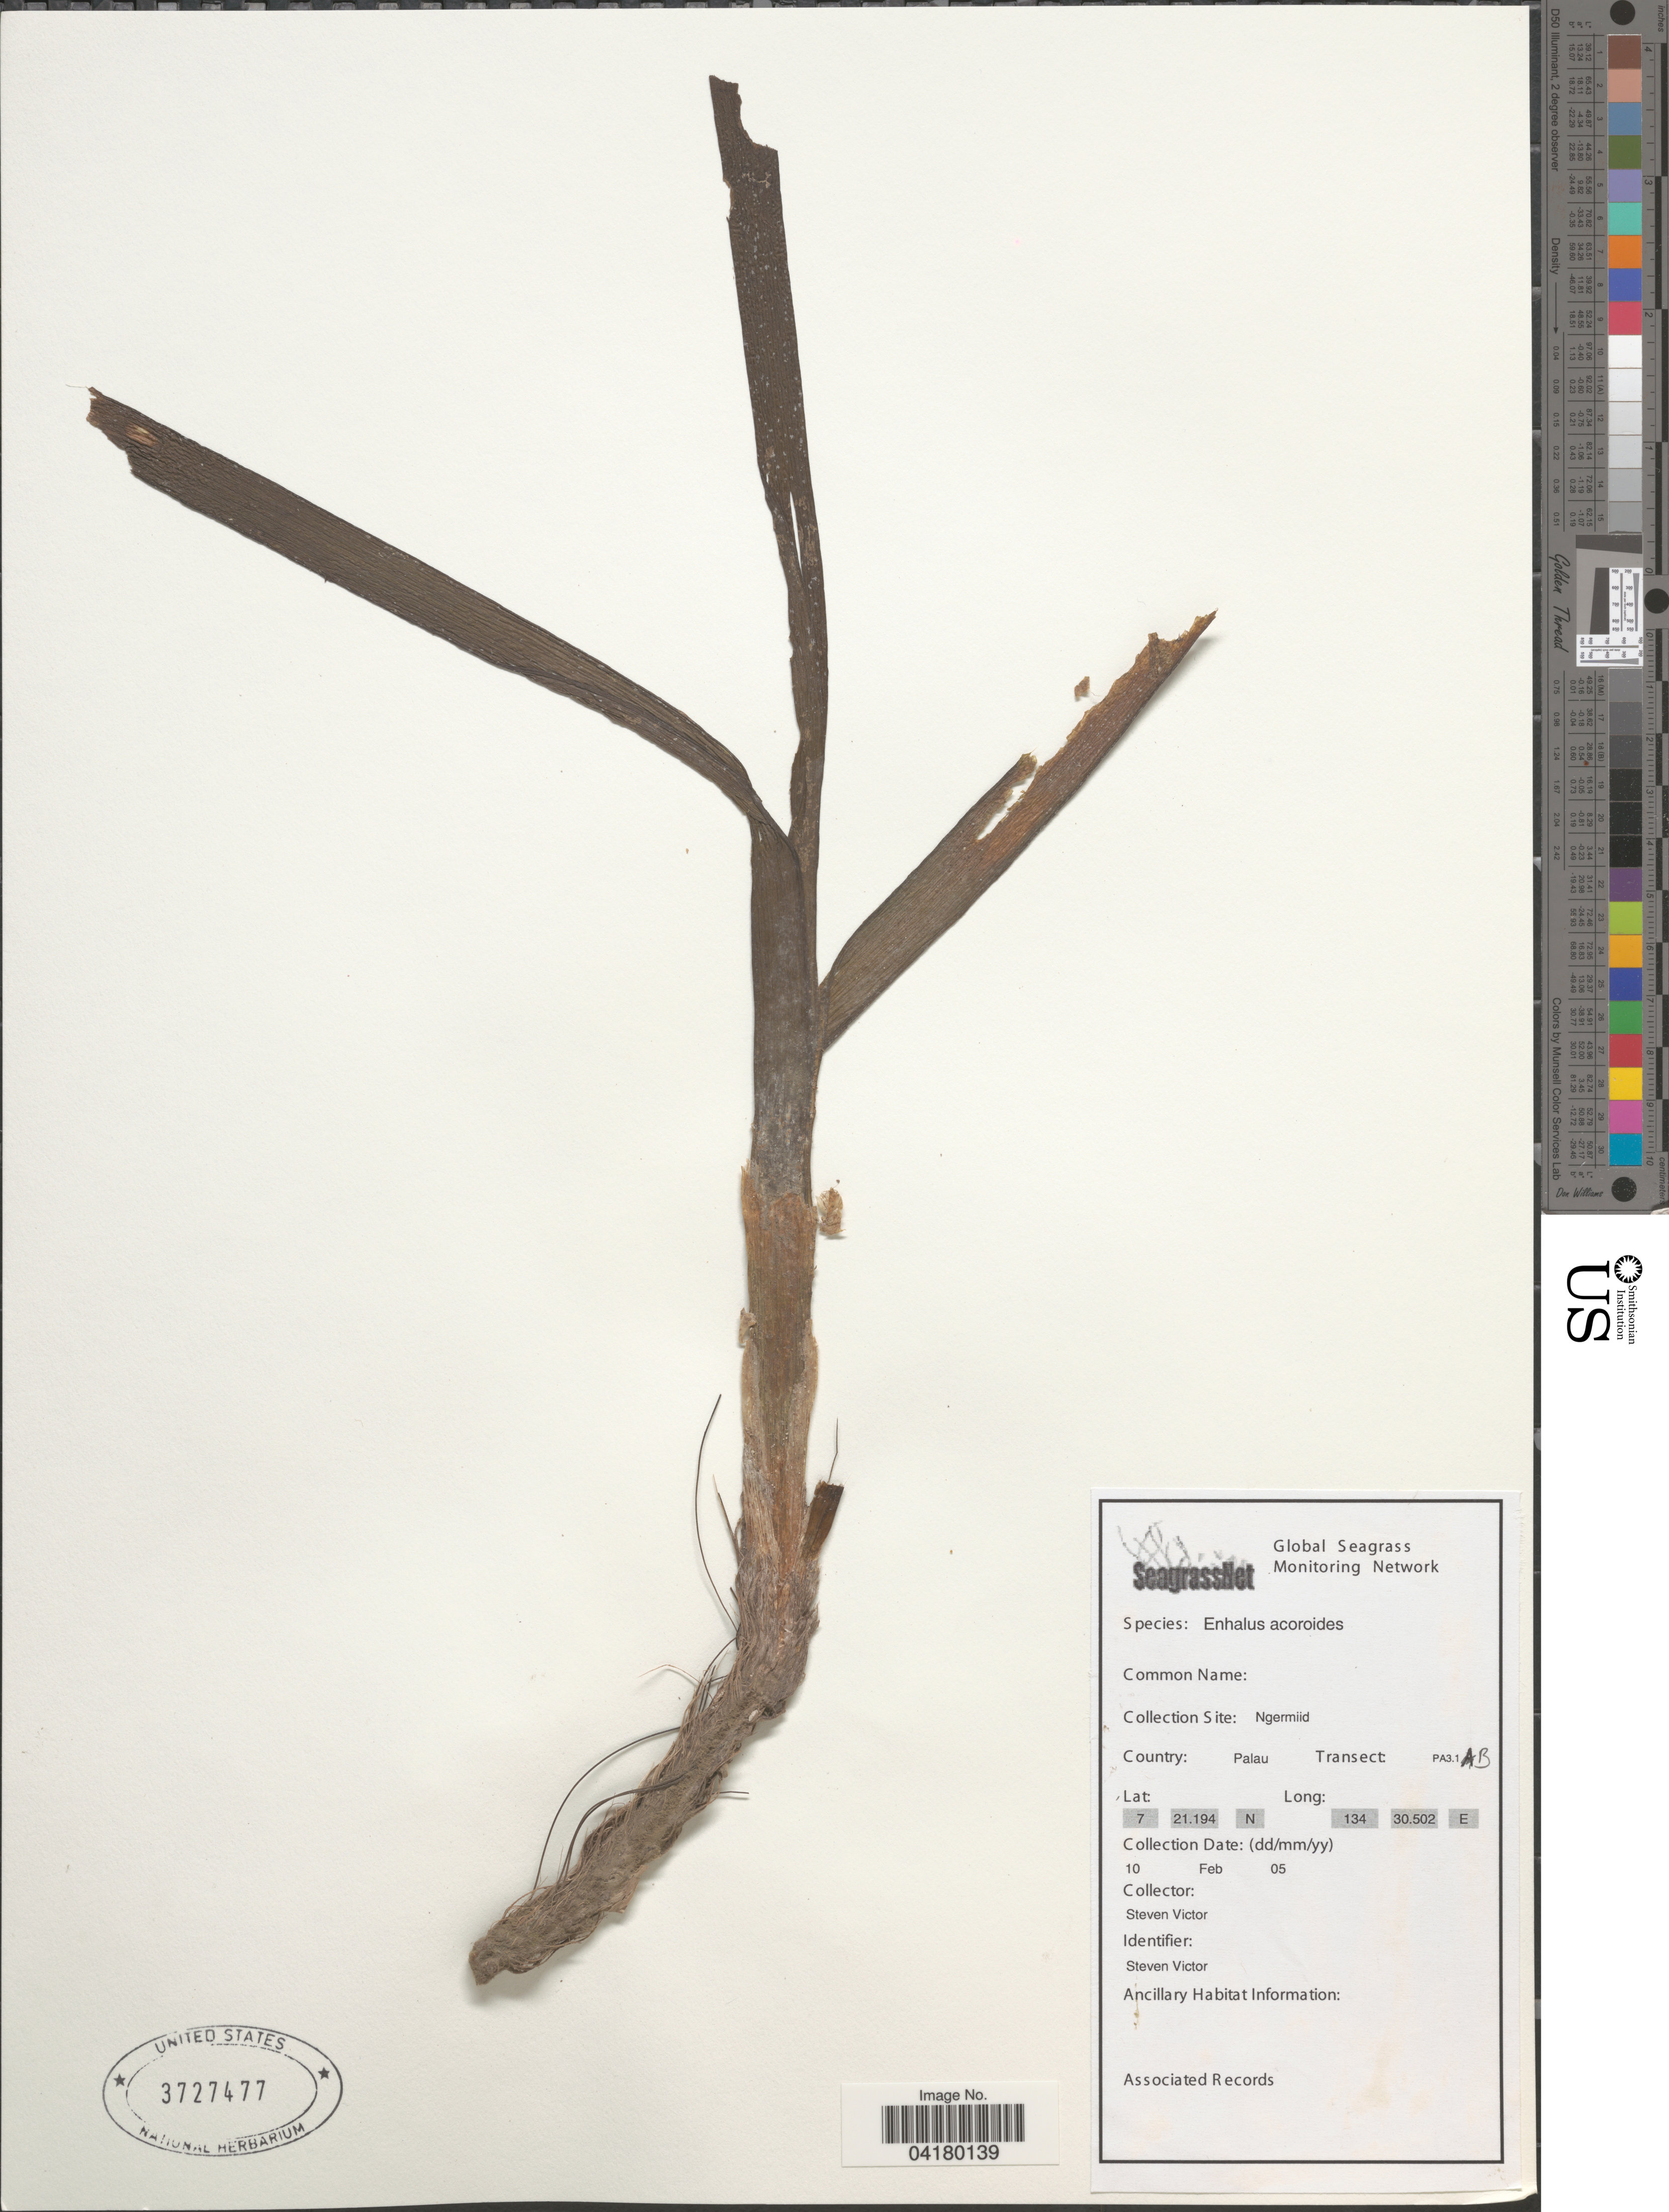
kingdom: Plantae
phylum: Tracheophyta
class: Liliopsida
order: Alismatales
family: Hydrocharitaceae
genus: Enhalus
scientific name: Enhalus acoroides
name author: (L. f.) Royle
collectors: S. Victor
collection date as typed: Transcribed d/m/y: 10/2/5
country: Palau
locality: Collection Site: Ngermiid. Country: Palau. Transect: PA3.1B.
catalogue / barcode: US 3727477